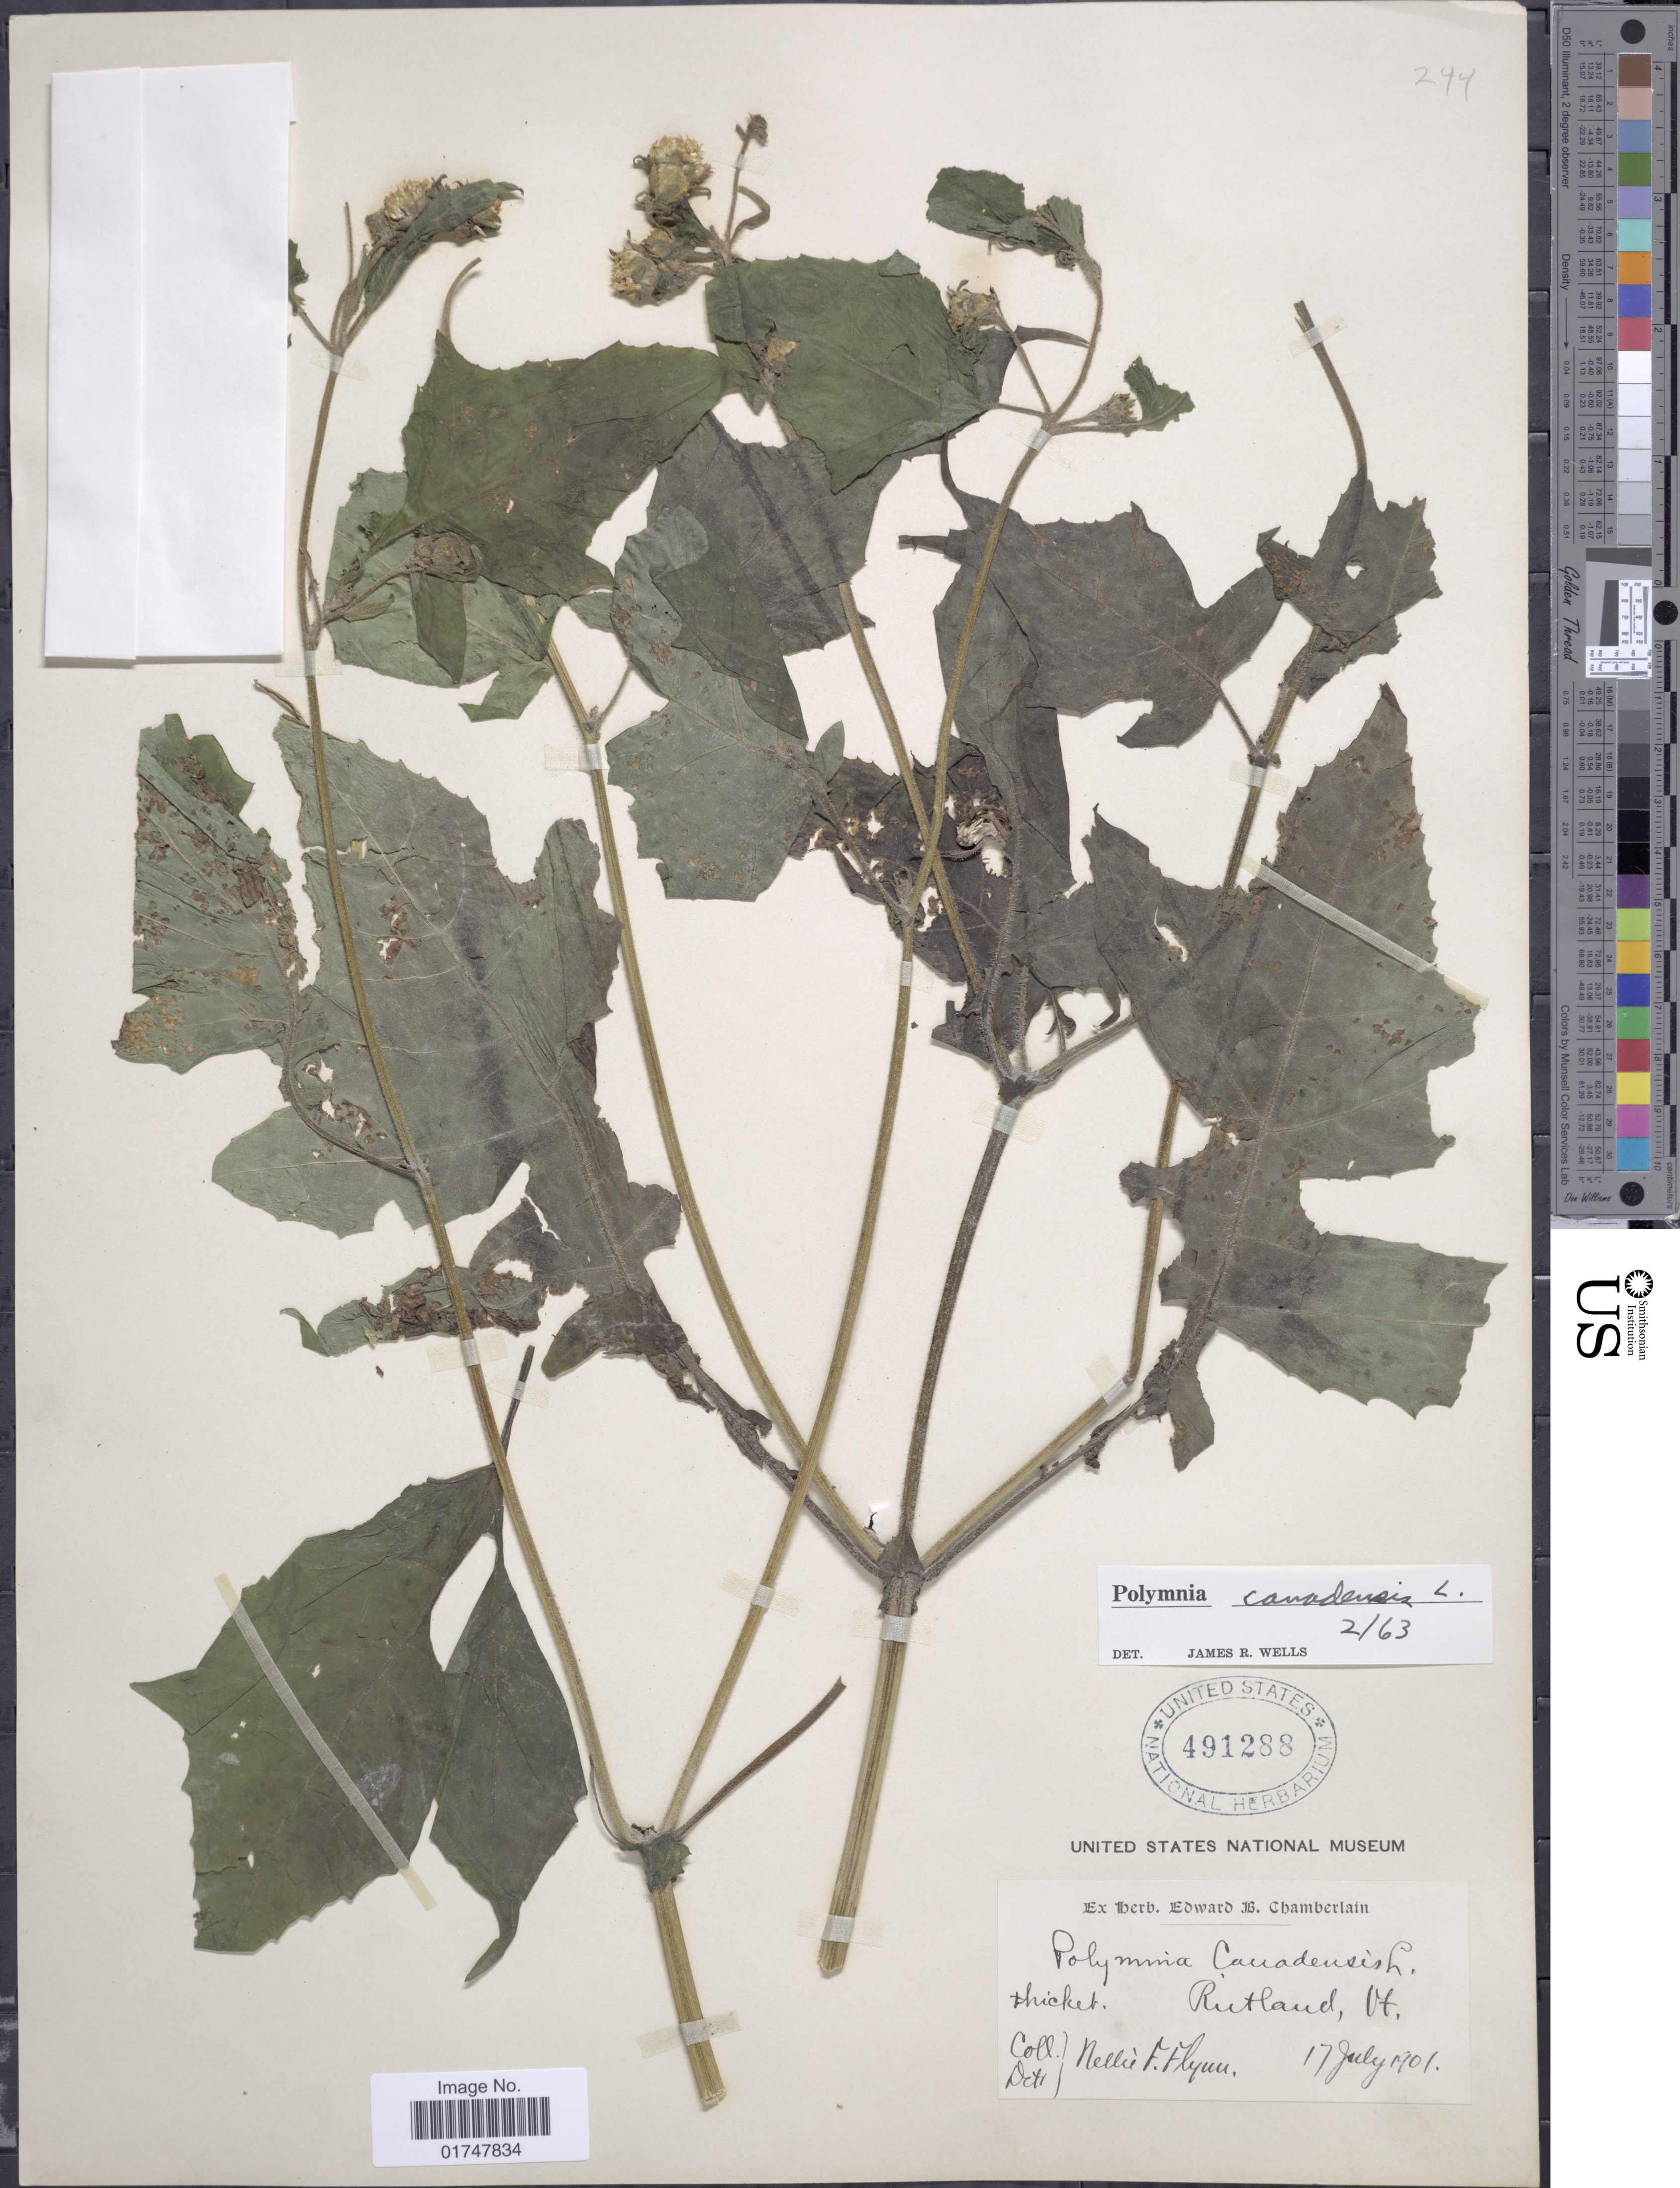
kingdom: Plantae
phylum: Tracheophyta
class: Magnoliopsida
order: Asterales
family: Asteraceae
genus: Polymnia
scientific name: Polymnia canadensis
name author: L.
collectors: N. Flynn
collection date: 1901-07-17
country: United States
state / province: Vermont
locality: Rutland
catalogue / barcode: US 491288